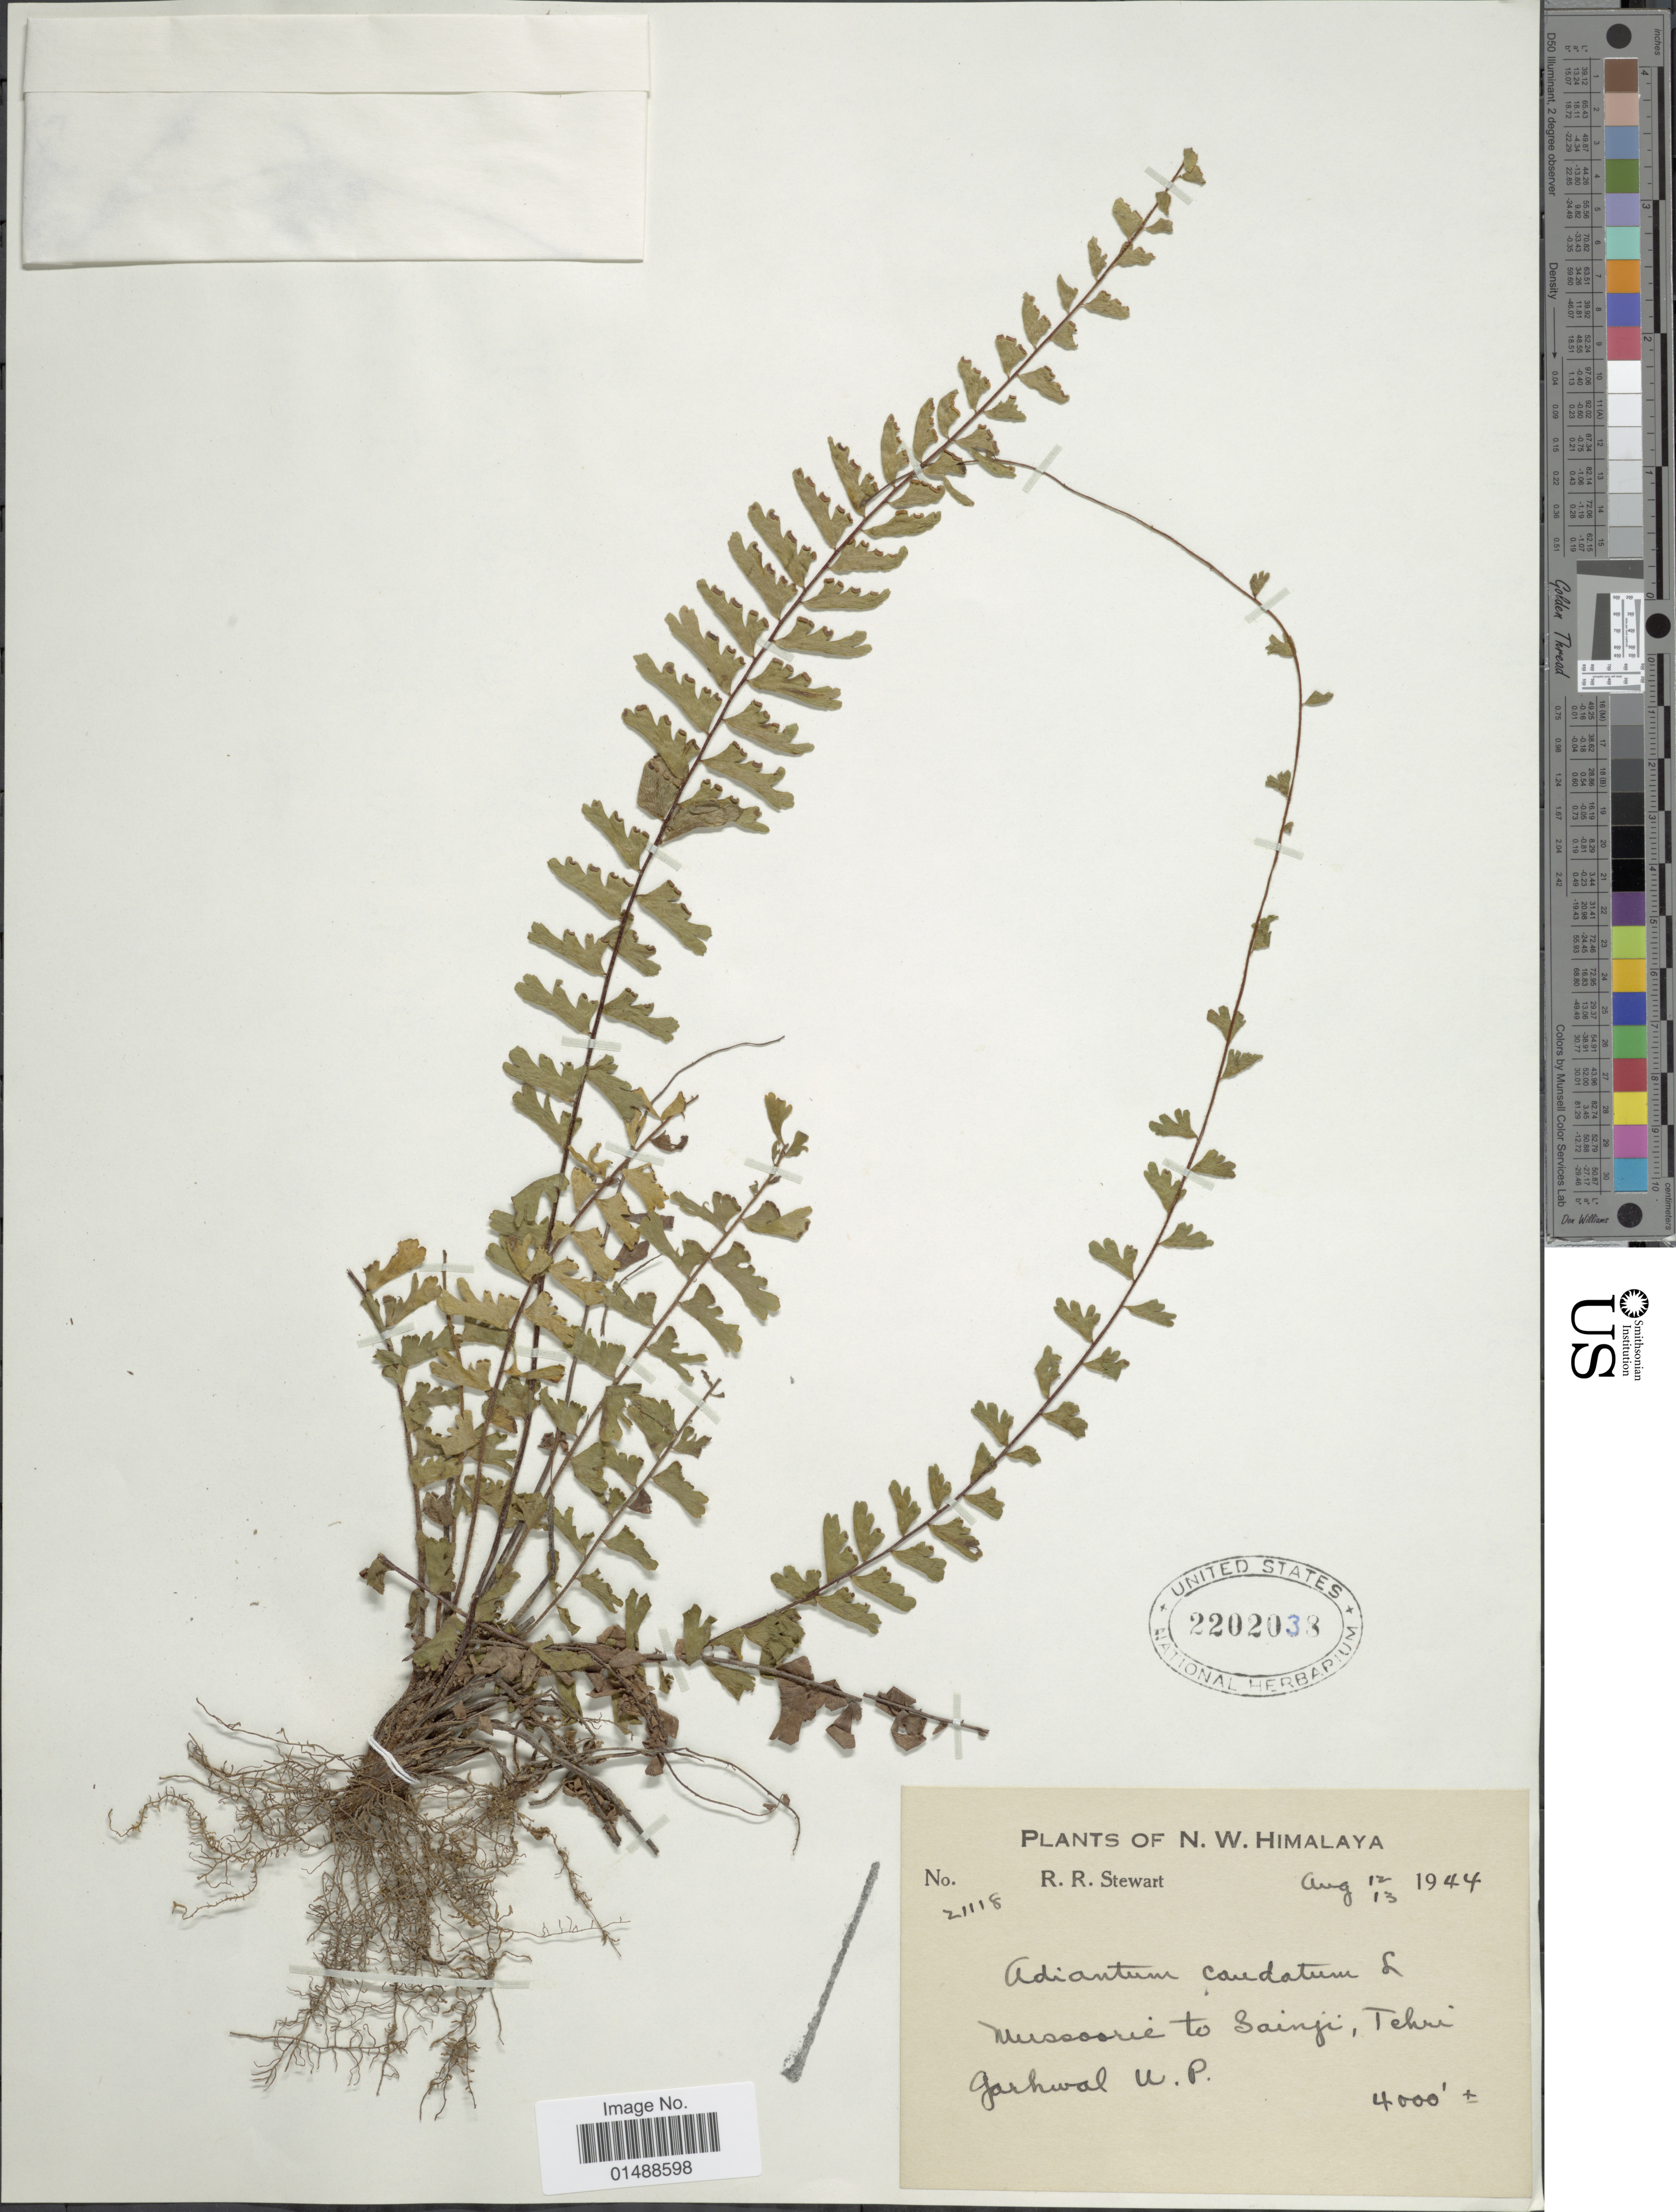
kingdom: Plantae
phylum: Tracheophyta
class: Polypodiopsida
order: Polypodiales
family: Pteridaceae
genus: Adiantum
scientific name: Adiantum incisum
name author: Forssk.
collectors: R. R. Stewart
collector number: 21118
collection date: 1944-08-12/1944-08-13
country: India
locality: N.W. Himalaya, Mussoorie to Sainji, Tehri Garhwal U.P.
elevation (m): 1219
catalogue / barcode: US 2202038